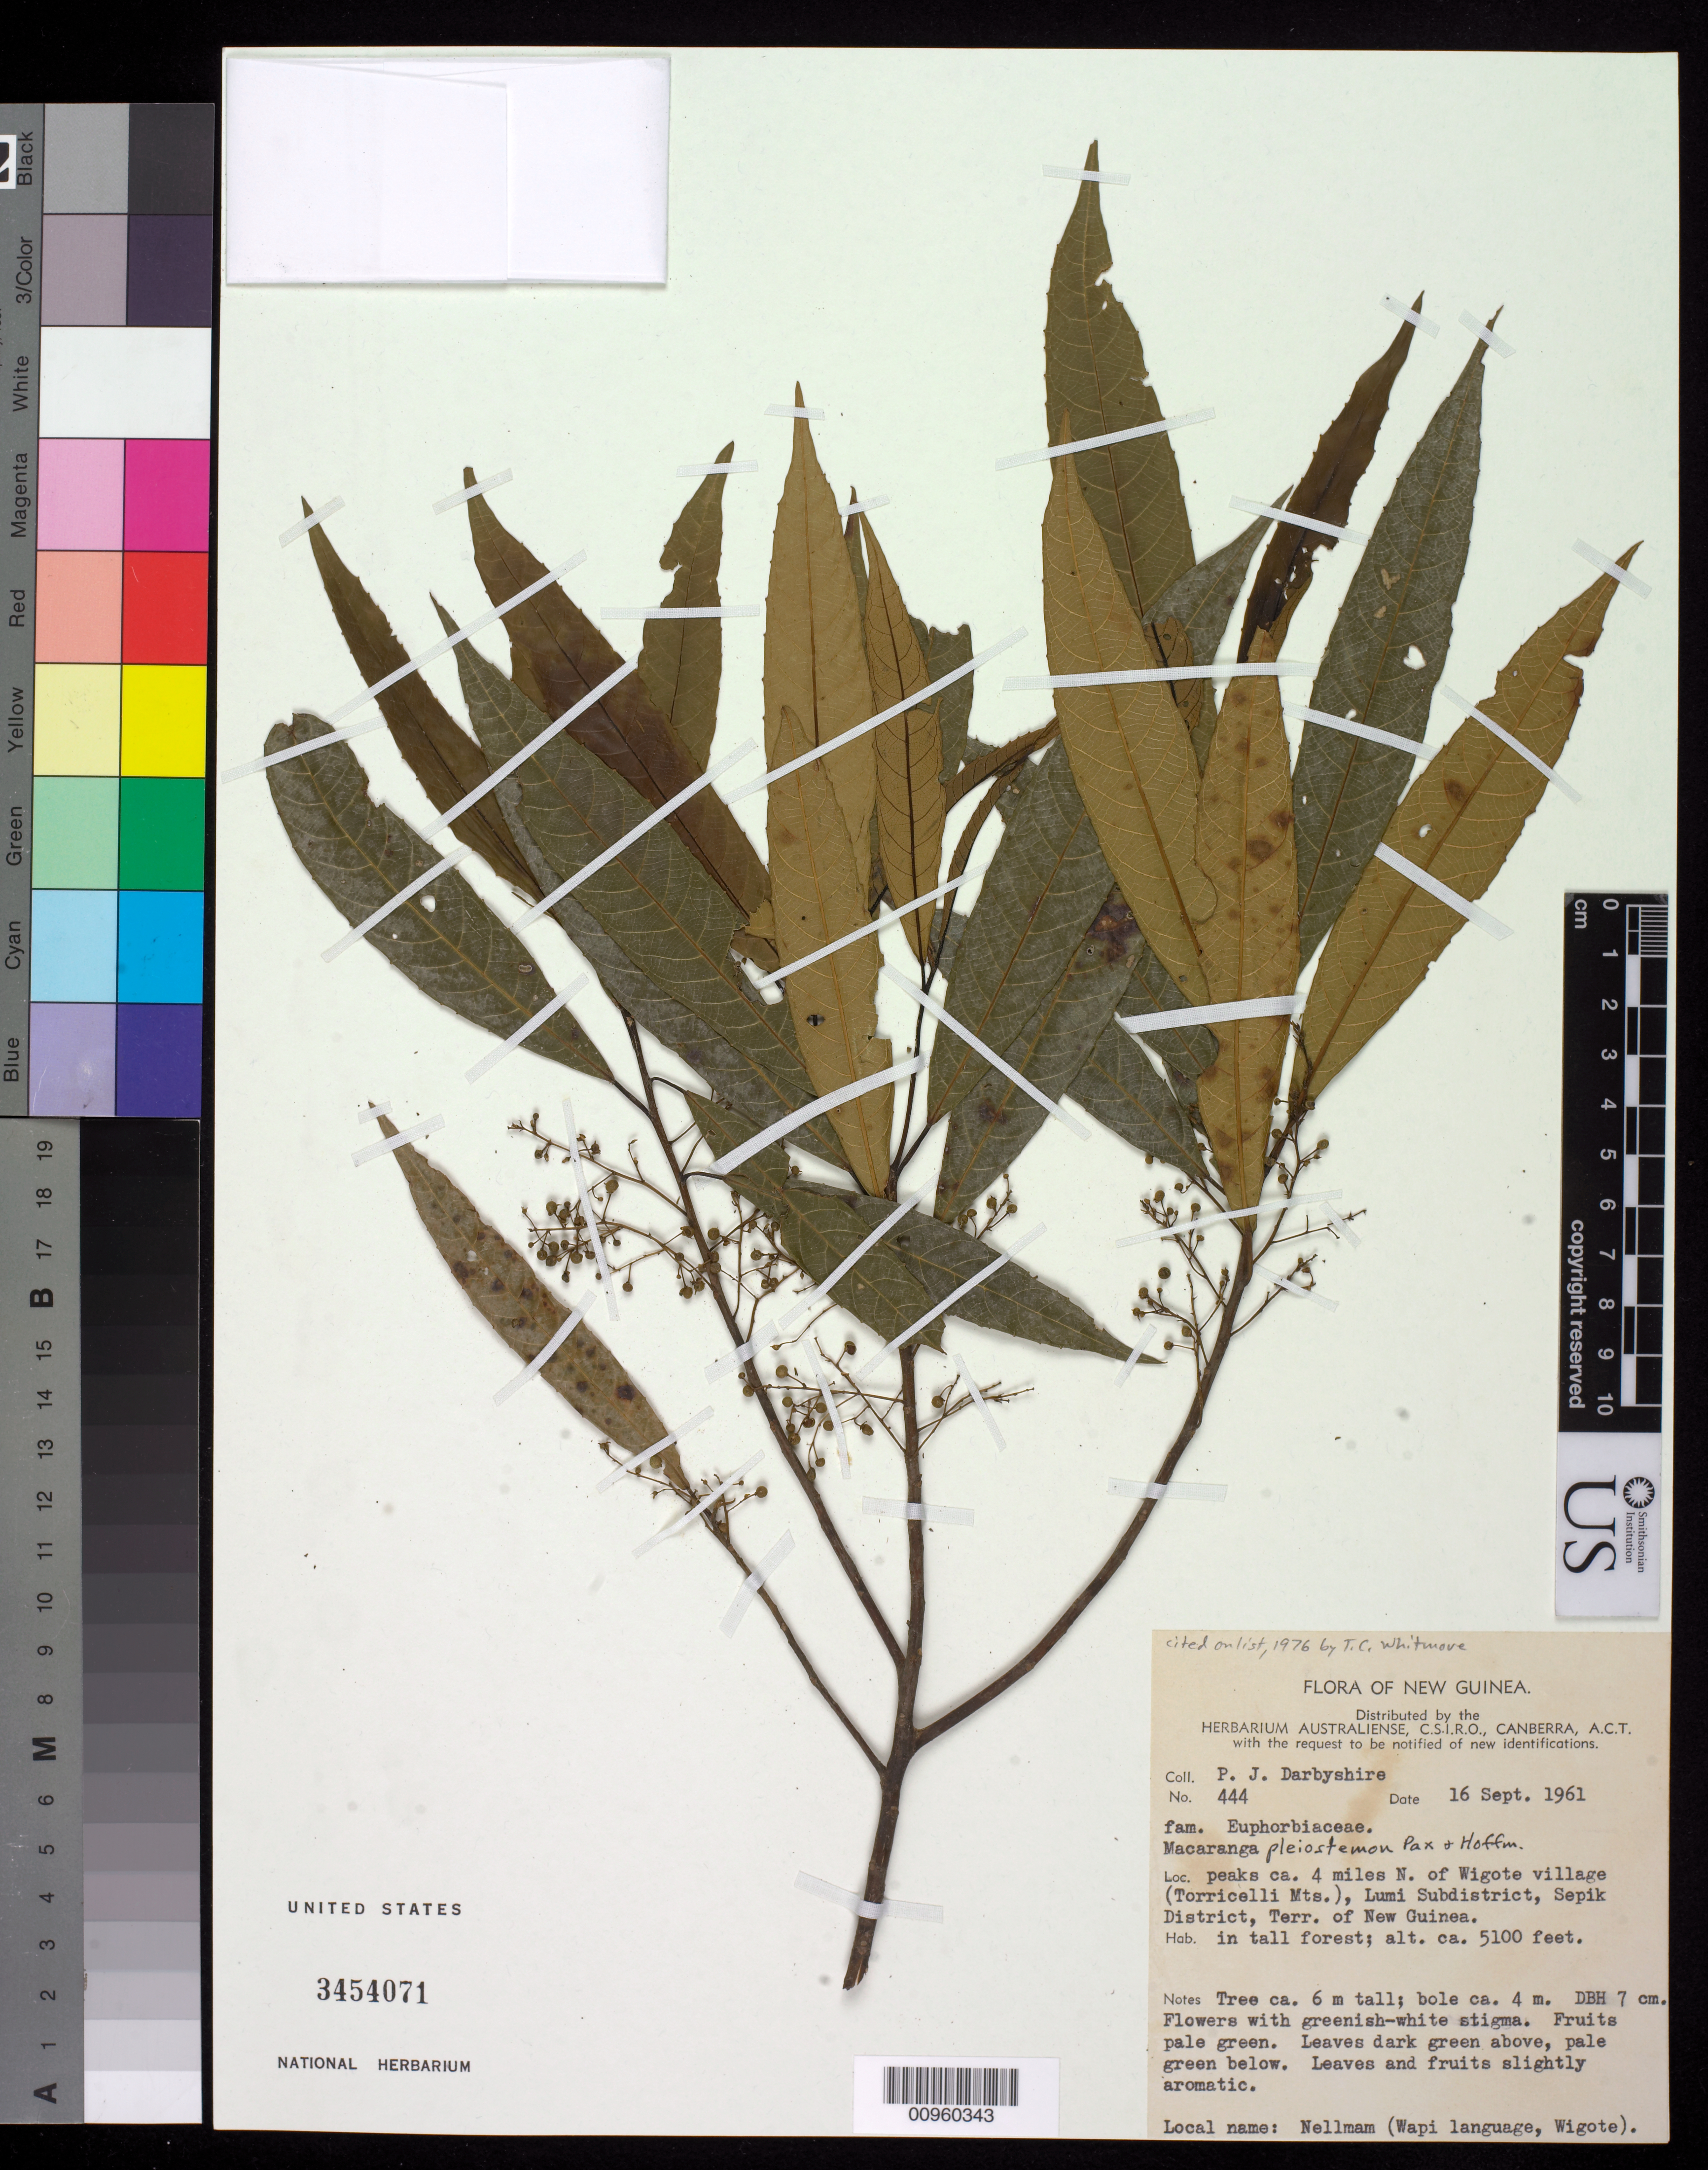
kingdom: Plantae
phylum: Tracheophyta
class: Magnoliopsida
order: Malpighiales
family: Euphorbiaceae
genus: Macaranga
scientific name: Macaranga pleiostemon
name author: Pax & K. Hoffm.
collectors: P. Darbyshire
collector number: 444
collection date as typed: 16 Sep 1961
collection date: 1961-09-16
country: Papua New Guinea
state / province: Sandaun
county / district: Lumi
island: New Guinea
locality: Torricelli Mts., 4 miles N of Wigote Village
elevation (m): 1554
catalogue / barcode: US 3454071